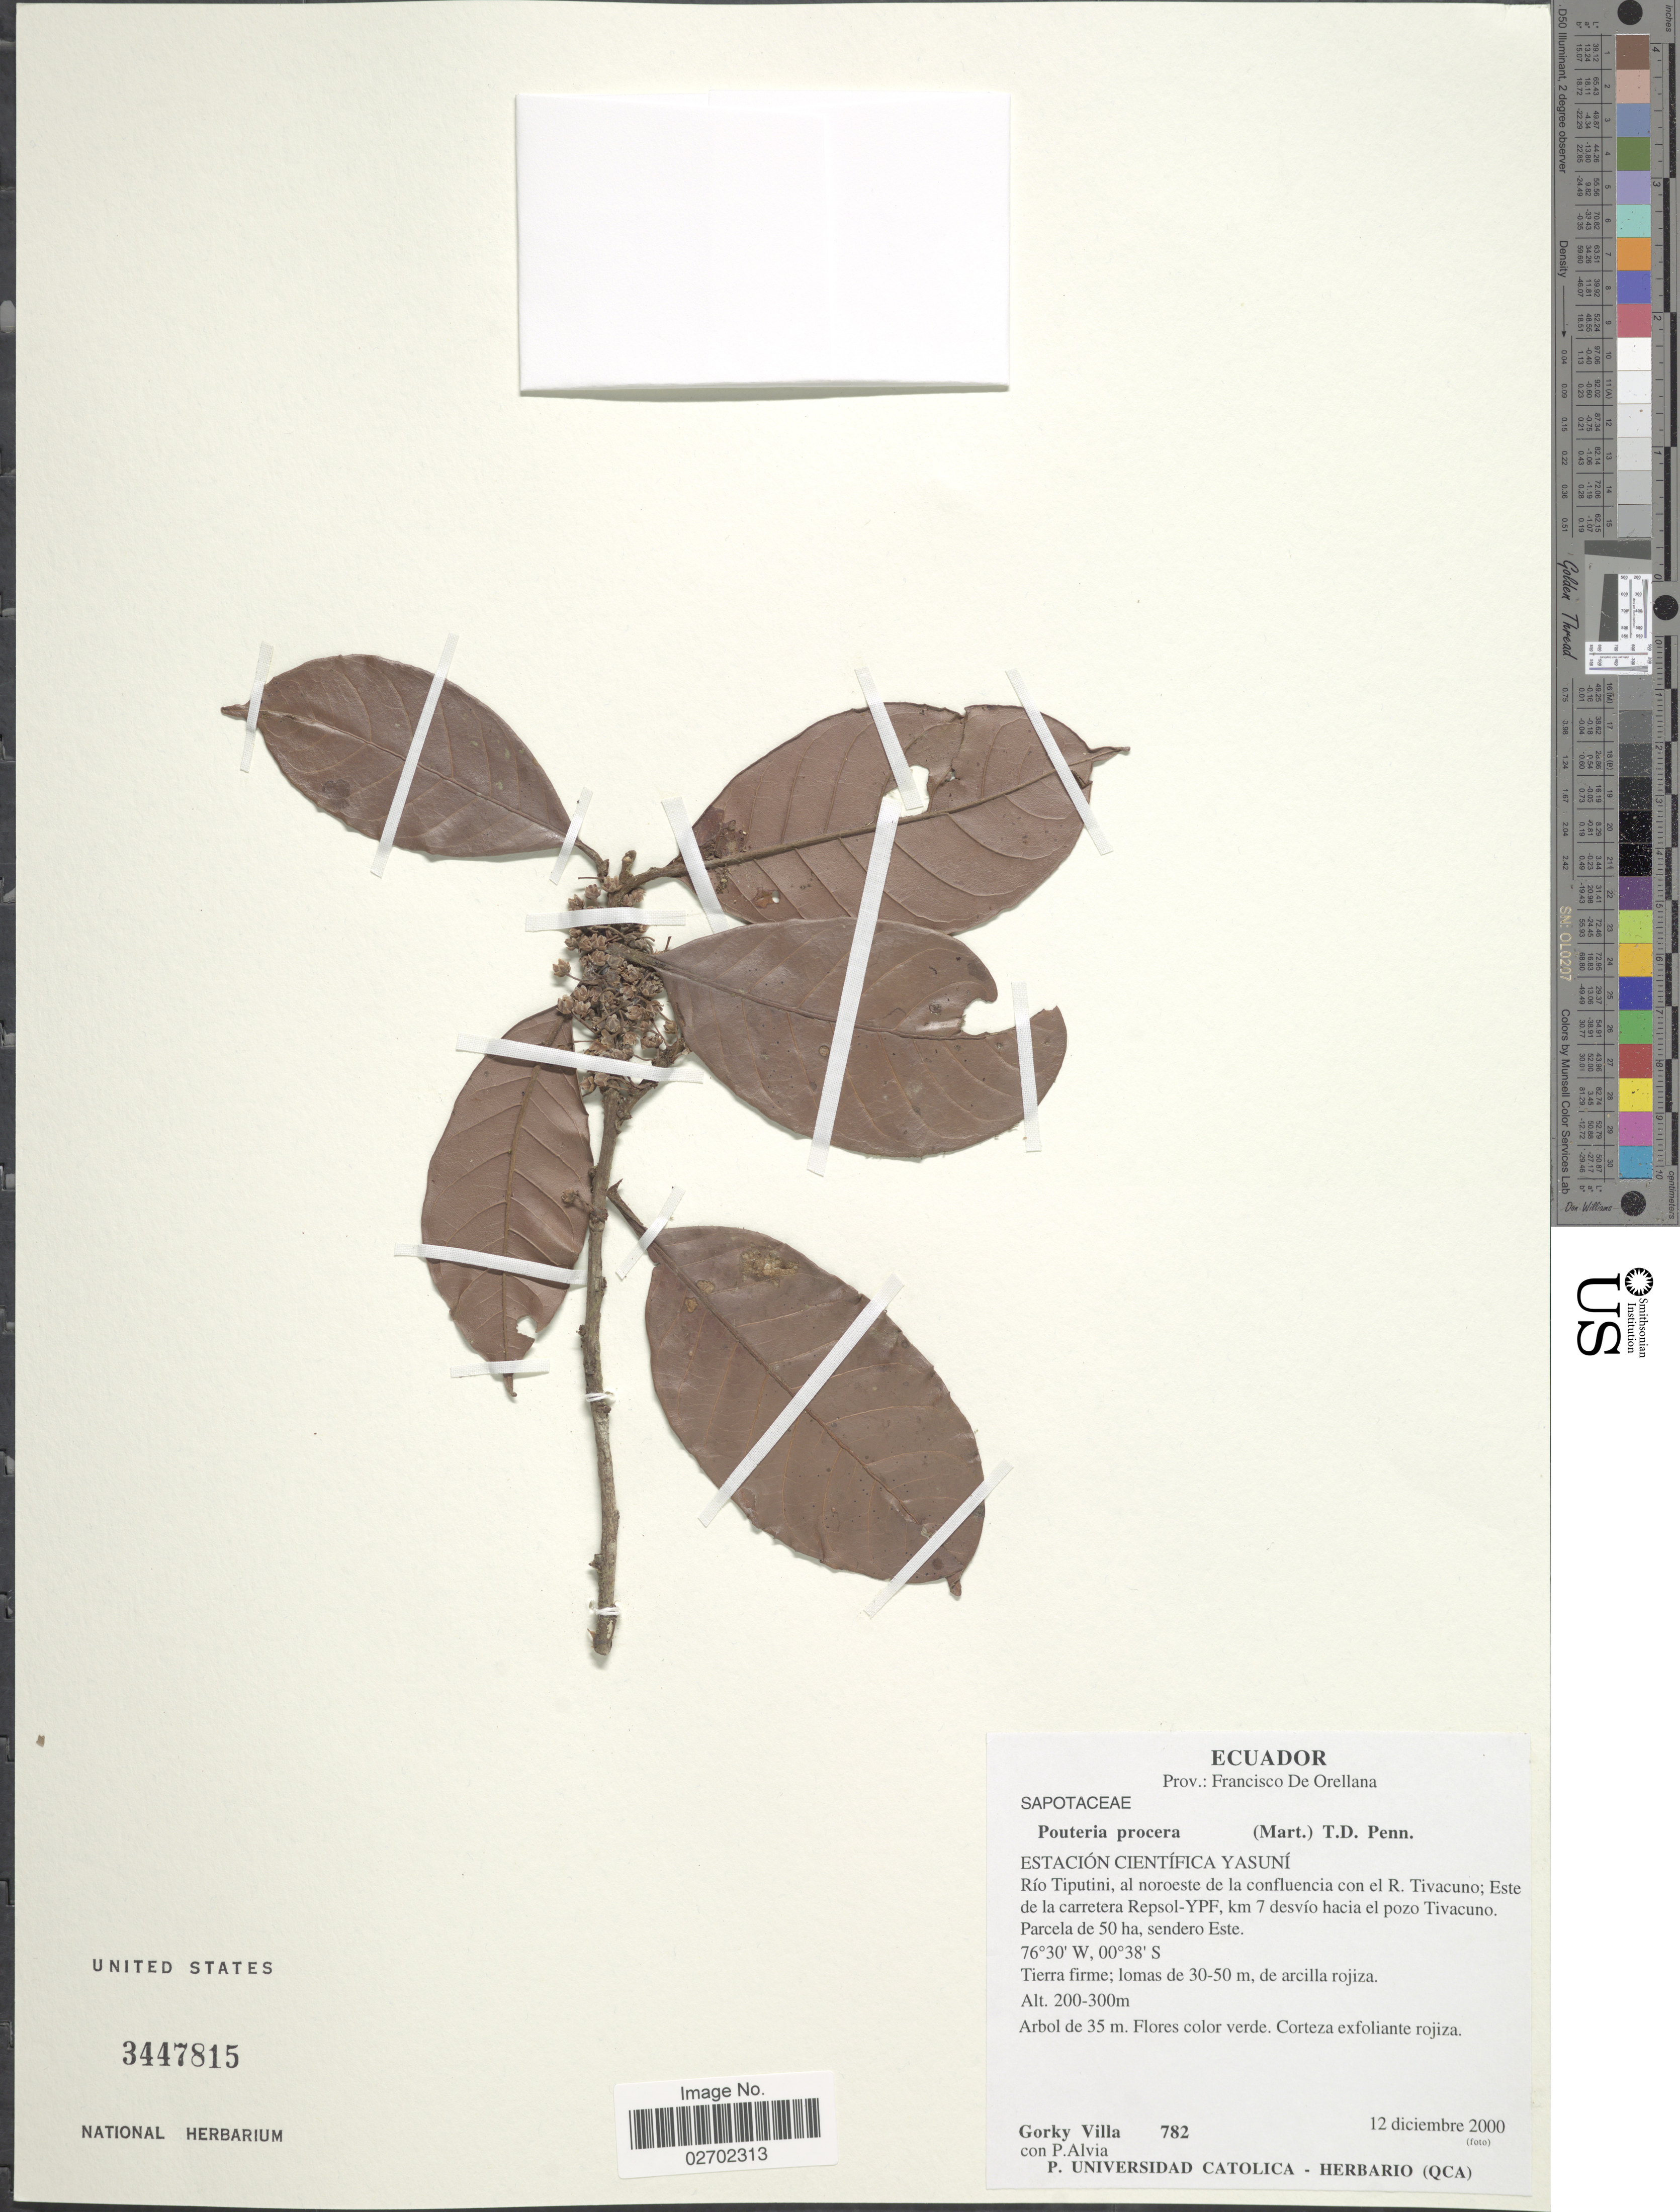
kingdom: Plantae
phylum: Tracheophyta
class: Magnoliopsida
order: Ericales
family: Sapotaceae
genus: Pouteria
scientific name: Pouteria procera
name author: (Mart.) T.D. Penn.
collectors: G. Villa & P. Alvia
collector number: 782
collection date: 2000-12-12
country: Ecuador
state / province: Orellana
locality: Prov. Francisco De Orellana, Estación Científica Yasuní, Río Tiputini, al noroeste de la confluencia con el R. Tivacuno; Este de la carretera Repsol-YPF, km 7 desvío hacia pozo Tivacuno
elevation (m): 200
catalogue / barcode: US 3447815